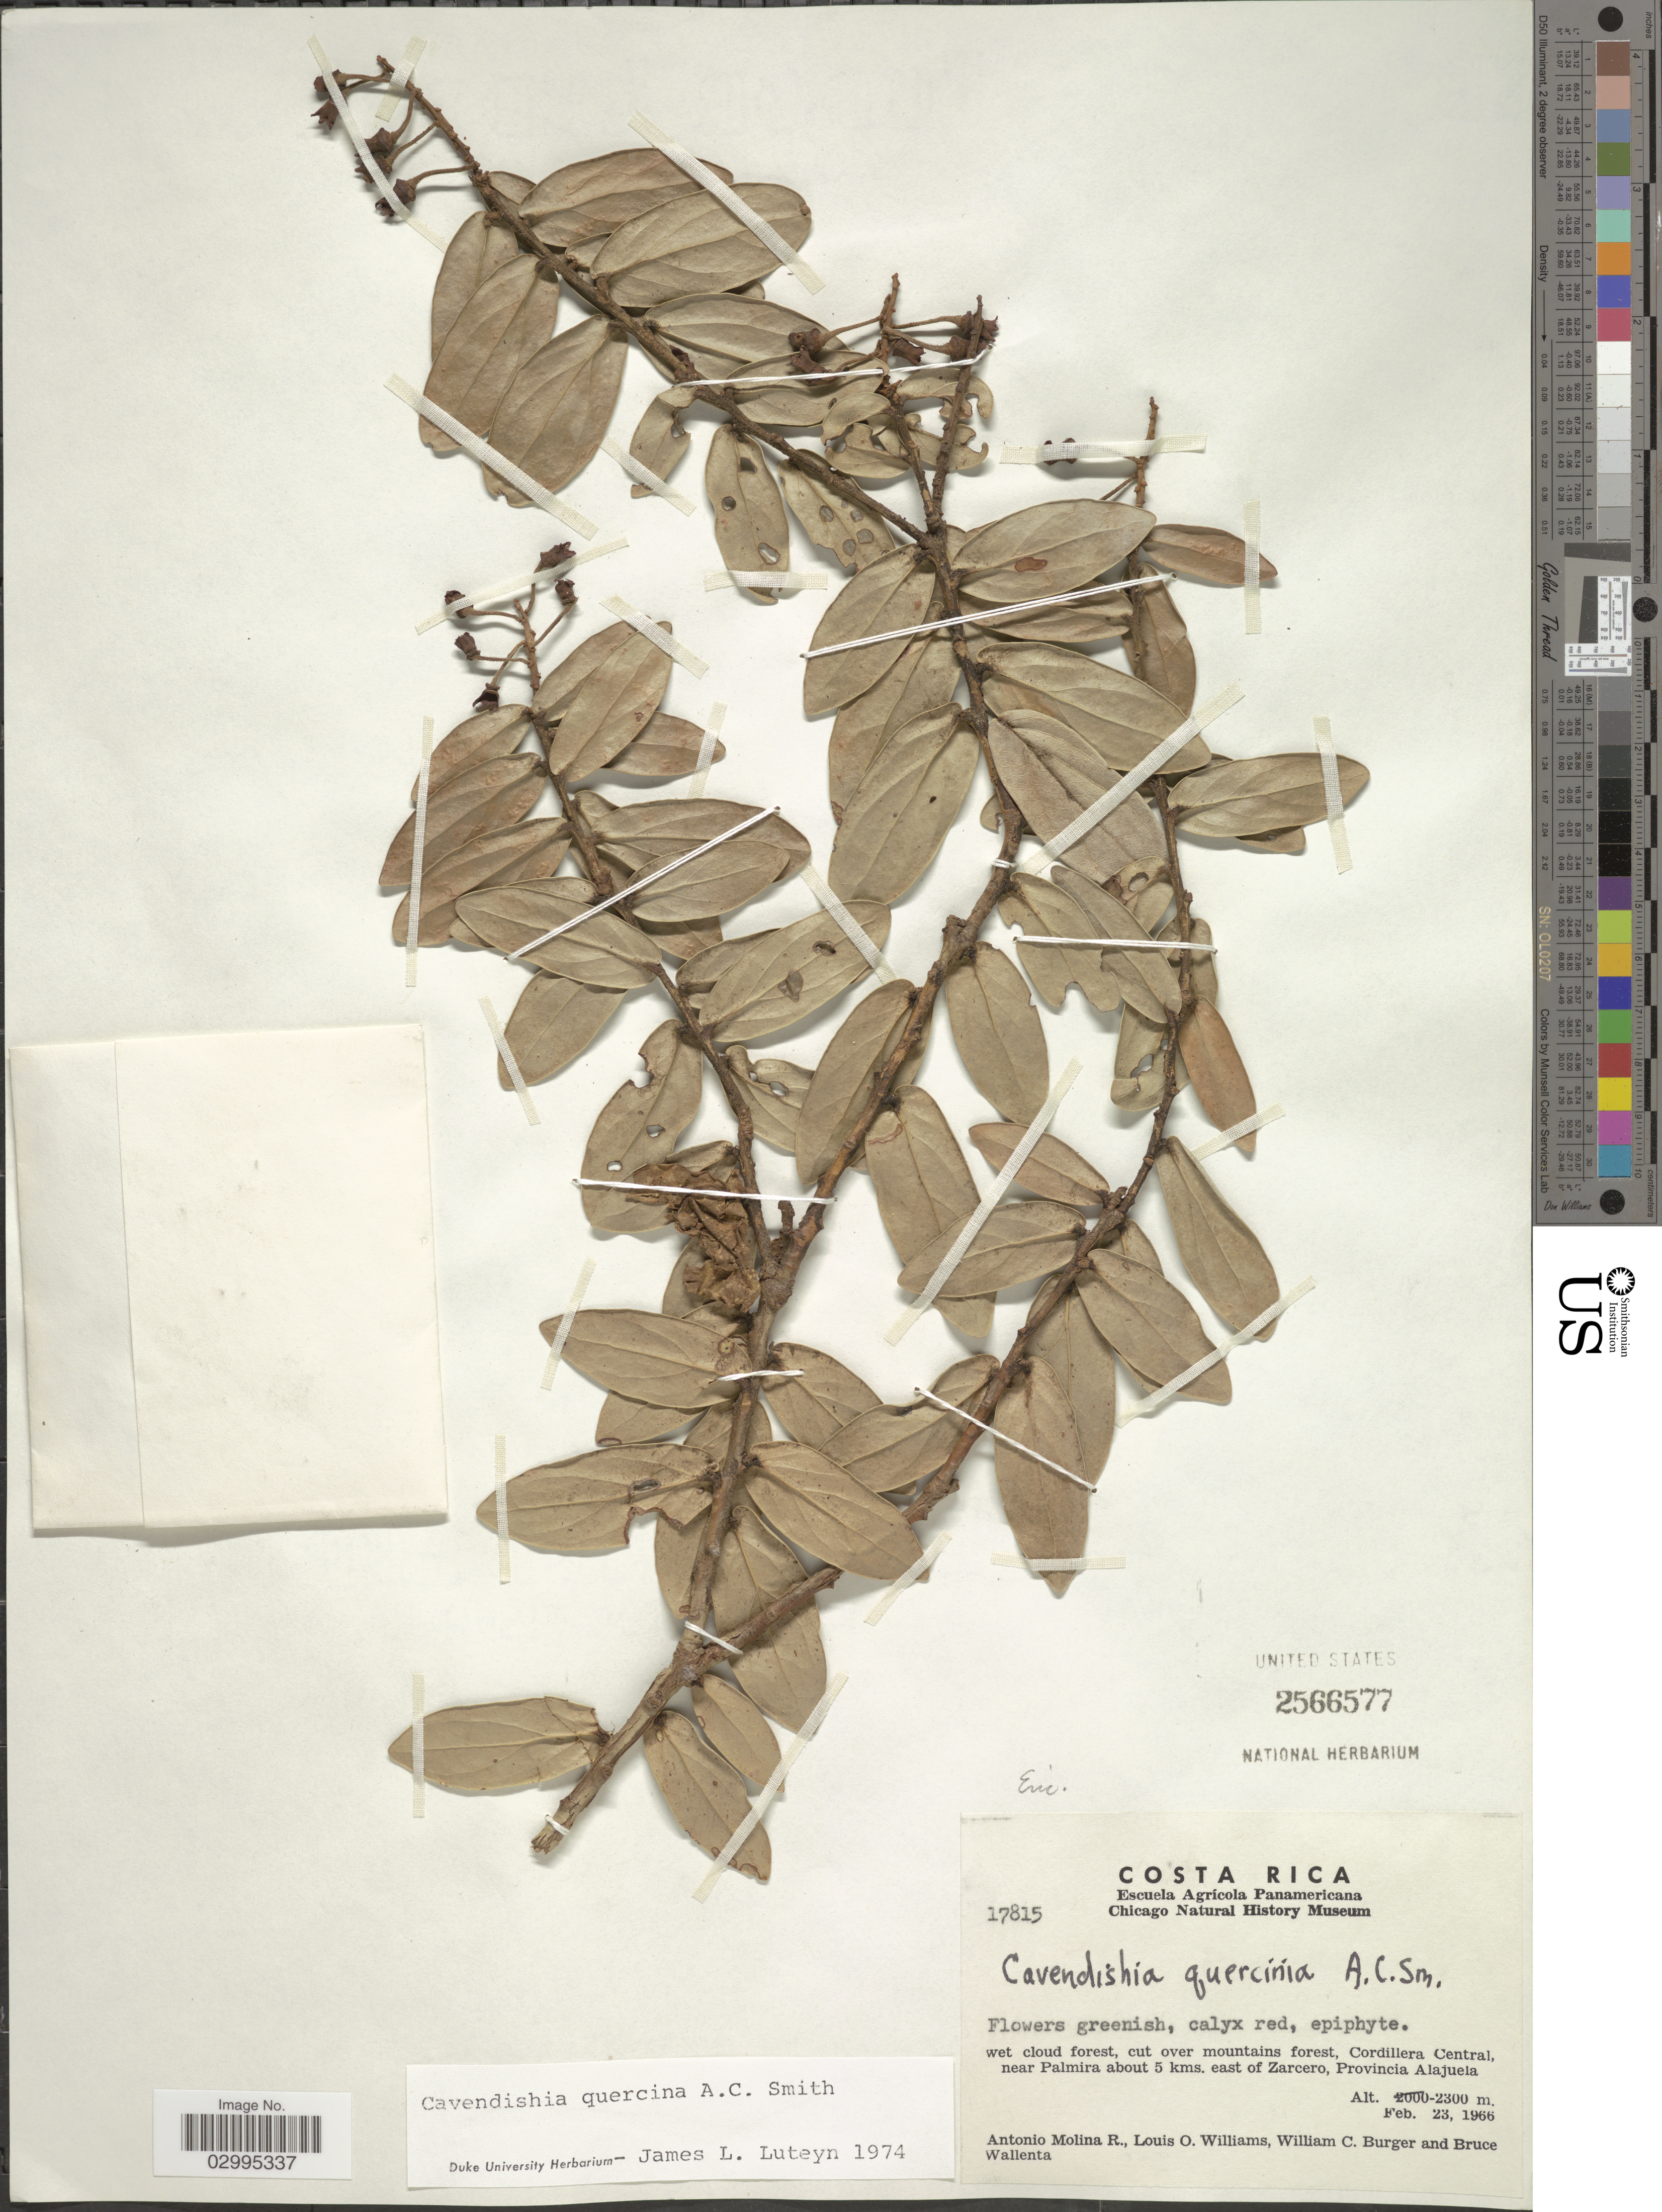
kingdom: Plantae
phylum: Tracheophyta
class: Magnoliopsida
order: Ericales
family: Ericaceae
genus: Cavendishia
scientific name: Cavendishia quercina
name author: A.C. Sm.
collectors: A. Molina R., L. O. Williams, W. Burger & B. Wallenta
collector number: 17815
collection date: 1966-02-23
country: Costa Rica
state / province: Alajuela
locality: Cordillera Central, near Palmira about 5 kms. east of Zarcero.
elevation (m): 2300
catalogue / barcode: US 2566577